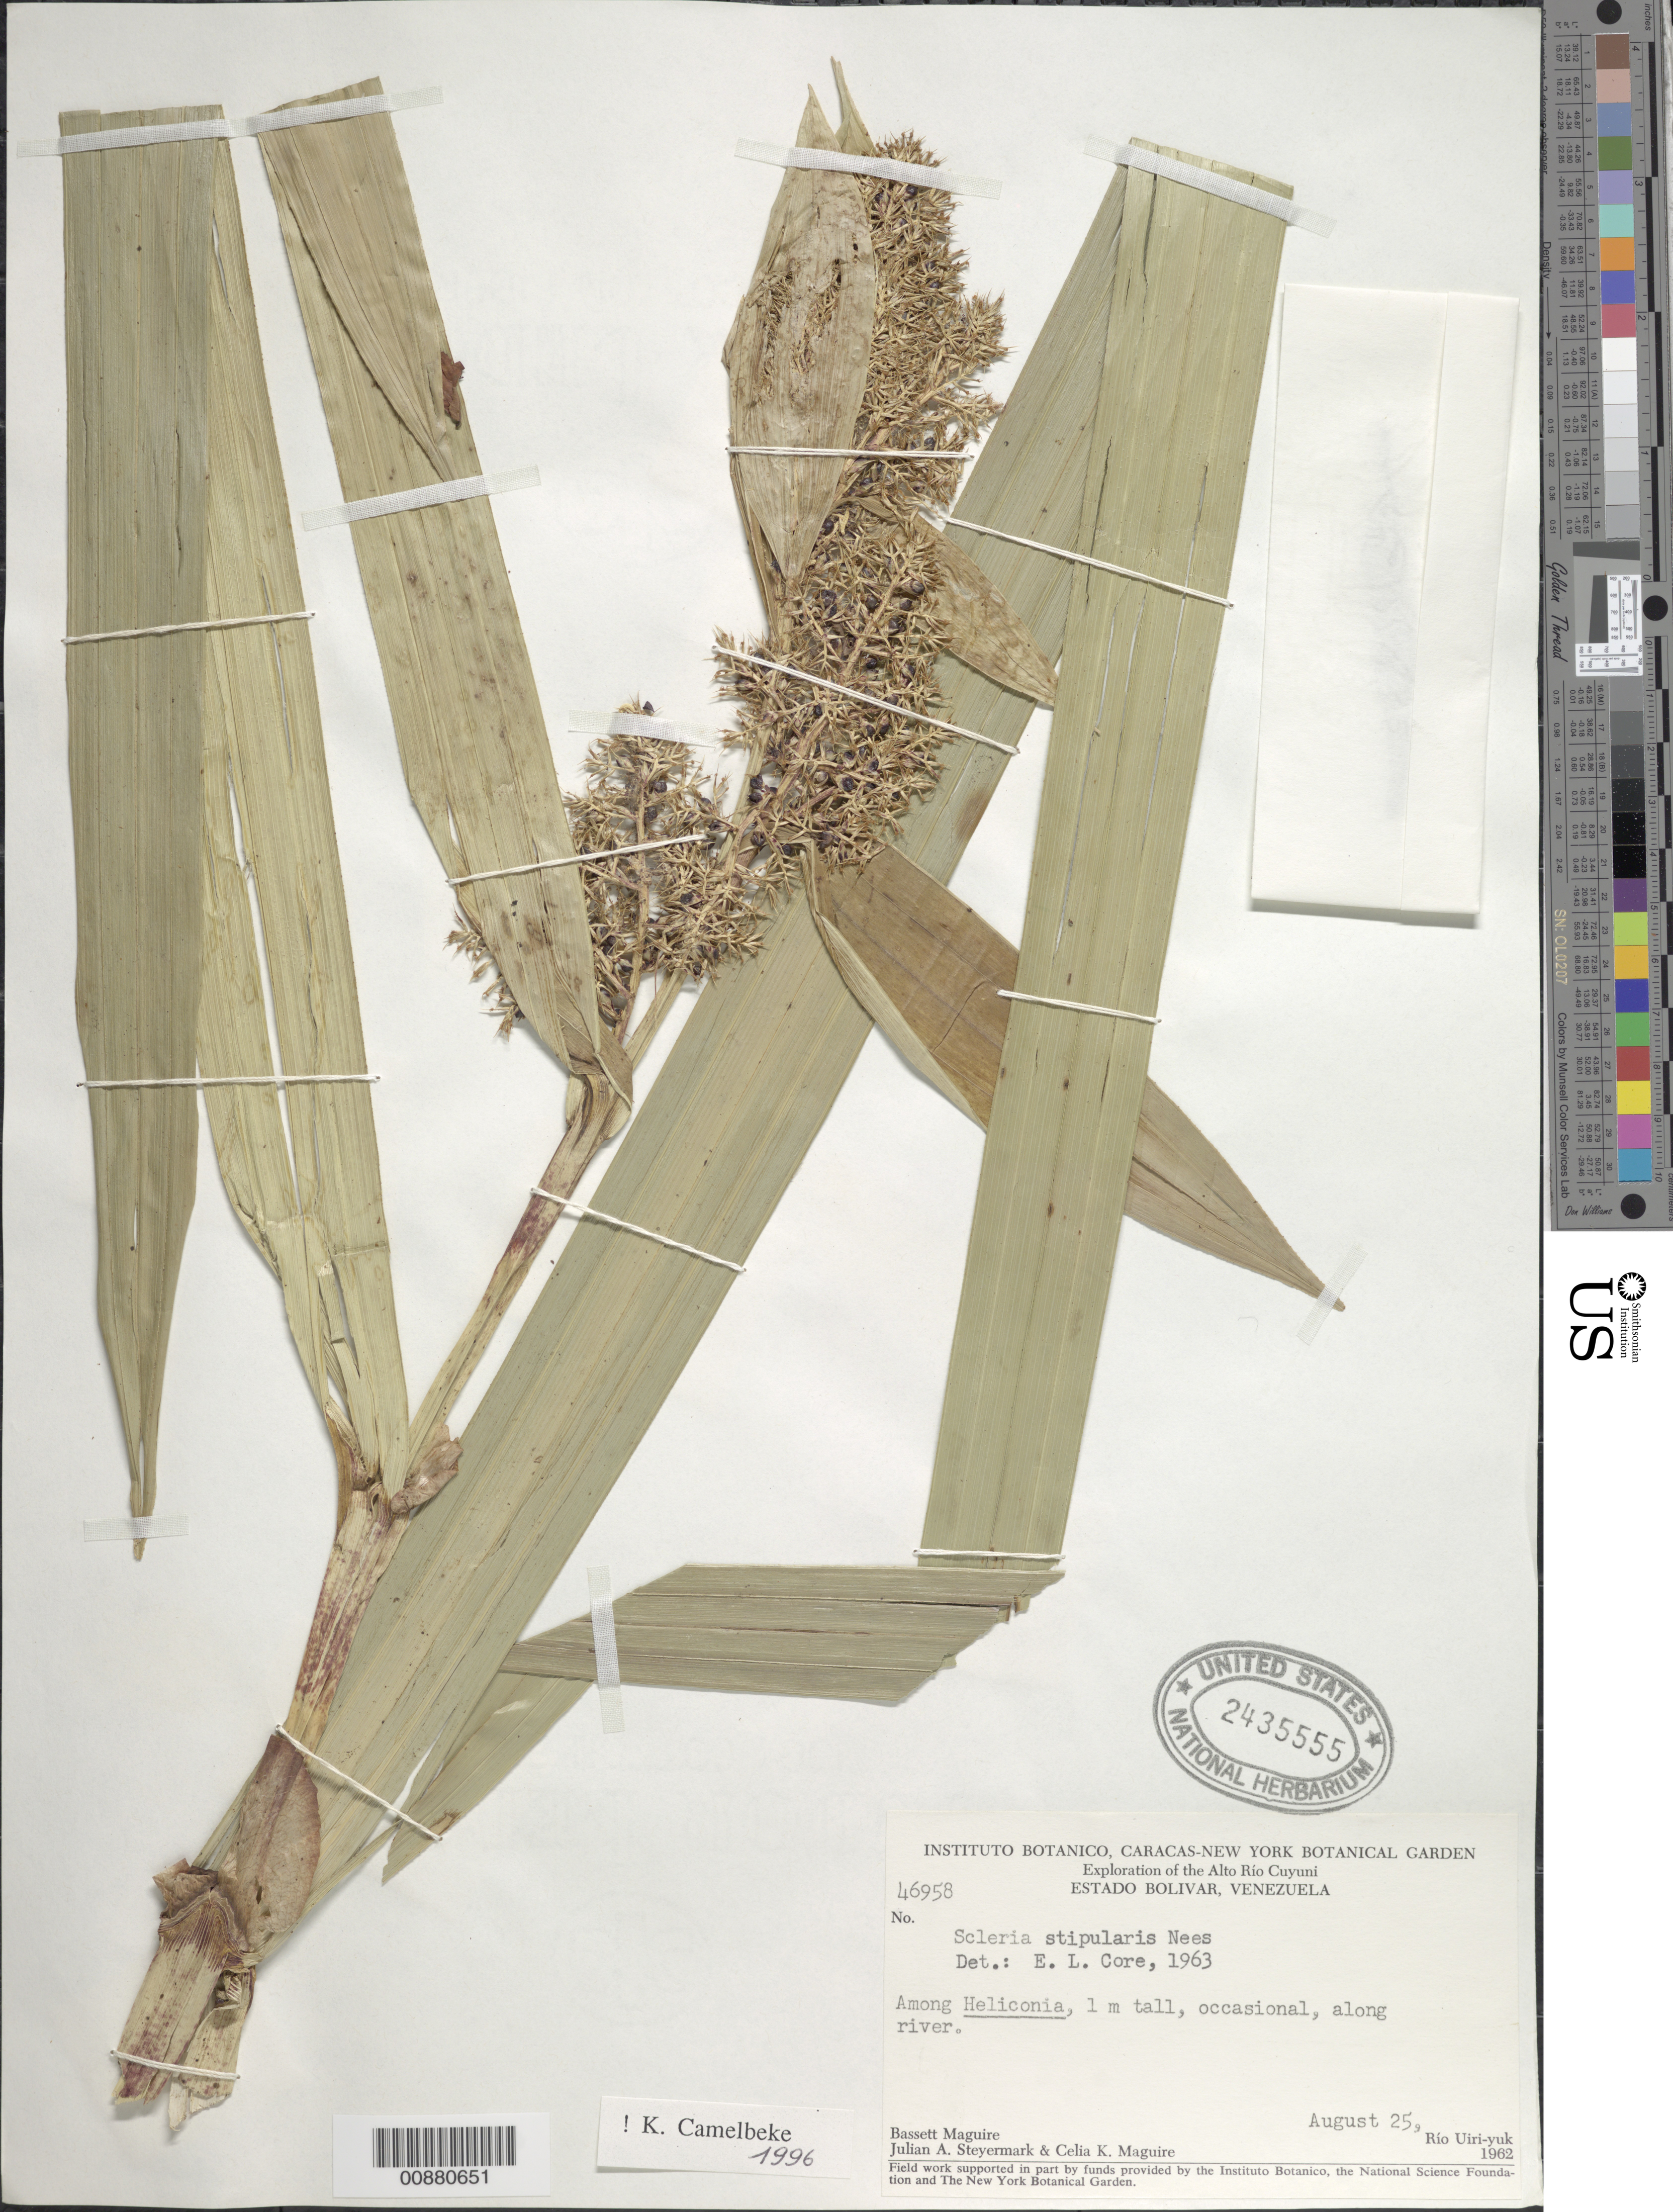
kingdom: Plantae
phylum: Tracheophyta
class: Liliopsida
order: Poales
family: Cyperaceae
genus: Scleria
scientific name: Scleria stipularis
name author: Nees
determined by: Camelbeke, K.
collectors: B. Maguire, J. Steyermark & C. K. Maguire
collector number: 46958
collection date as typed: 25-Aug-62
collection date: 1962-08-25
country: Venezuela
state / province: Bolívar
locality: Alto Río Cuyuni, Río Uiri-yuk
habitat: Among Heliconia, along river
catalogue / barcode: US 2435555